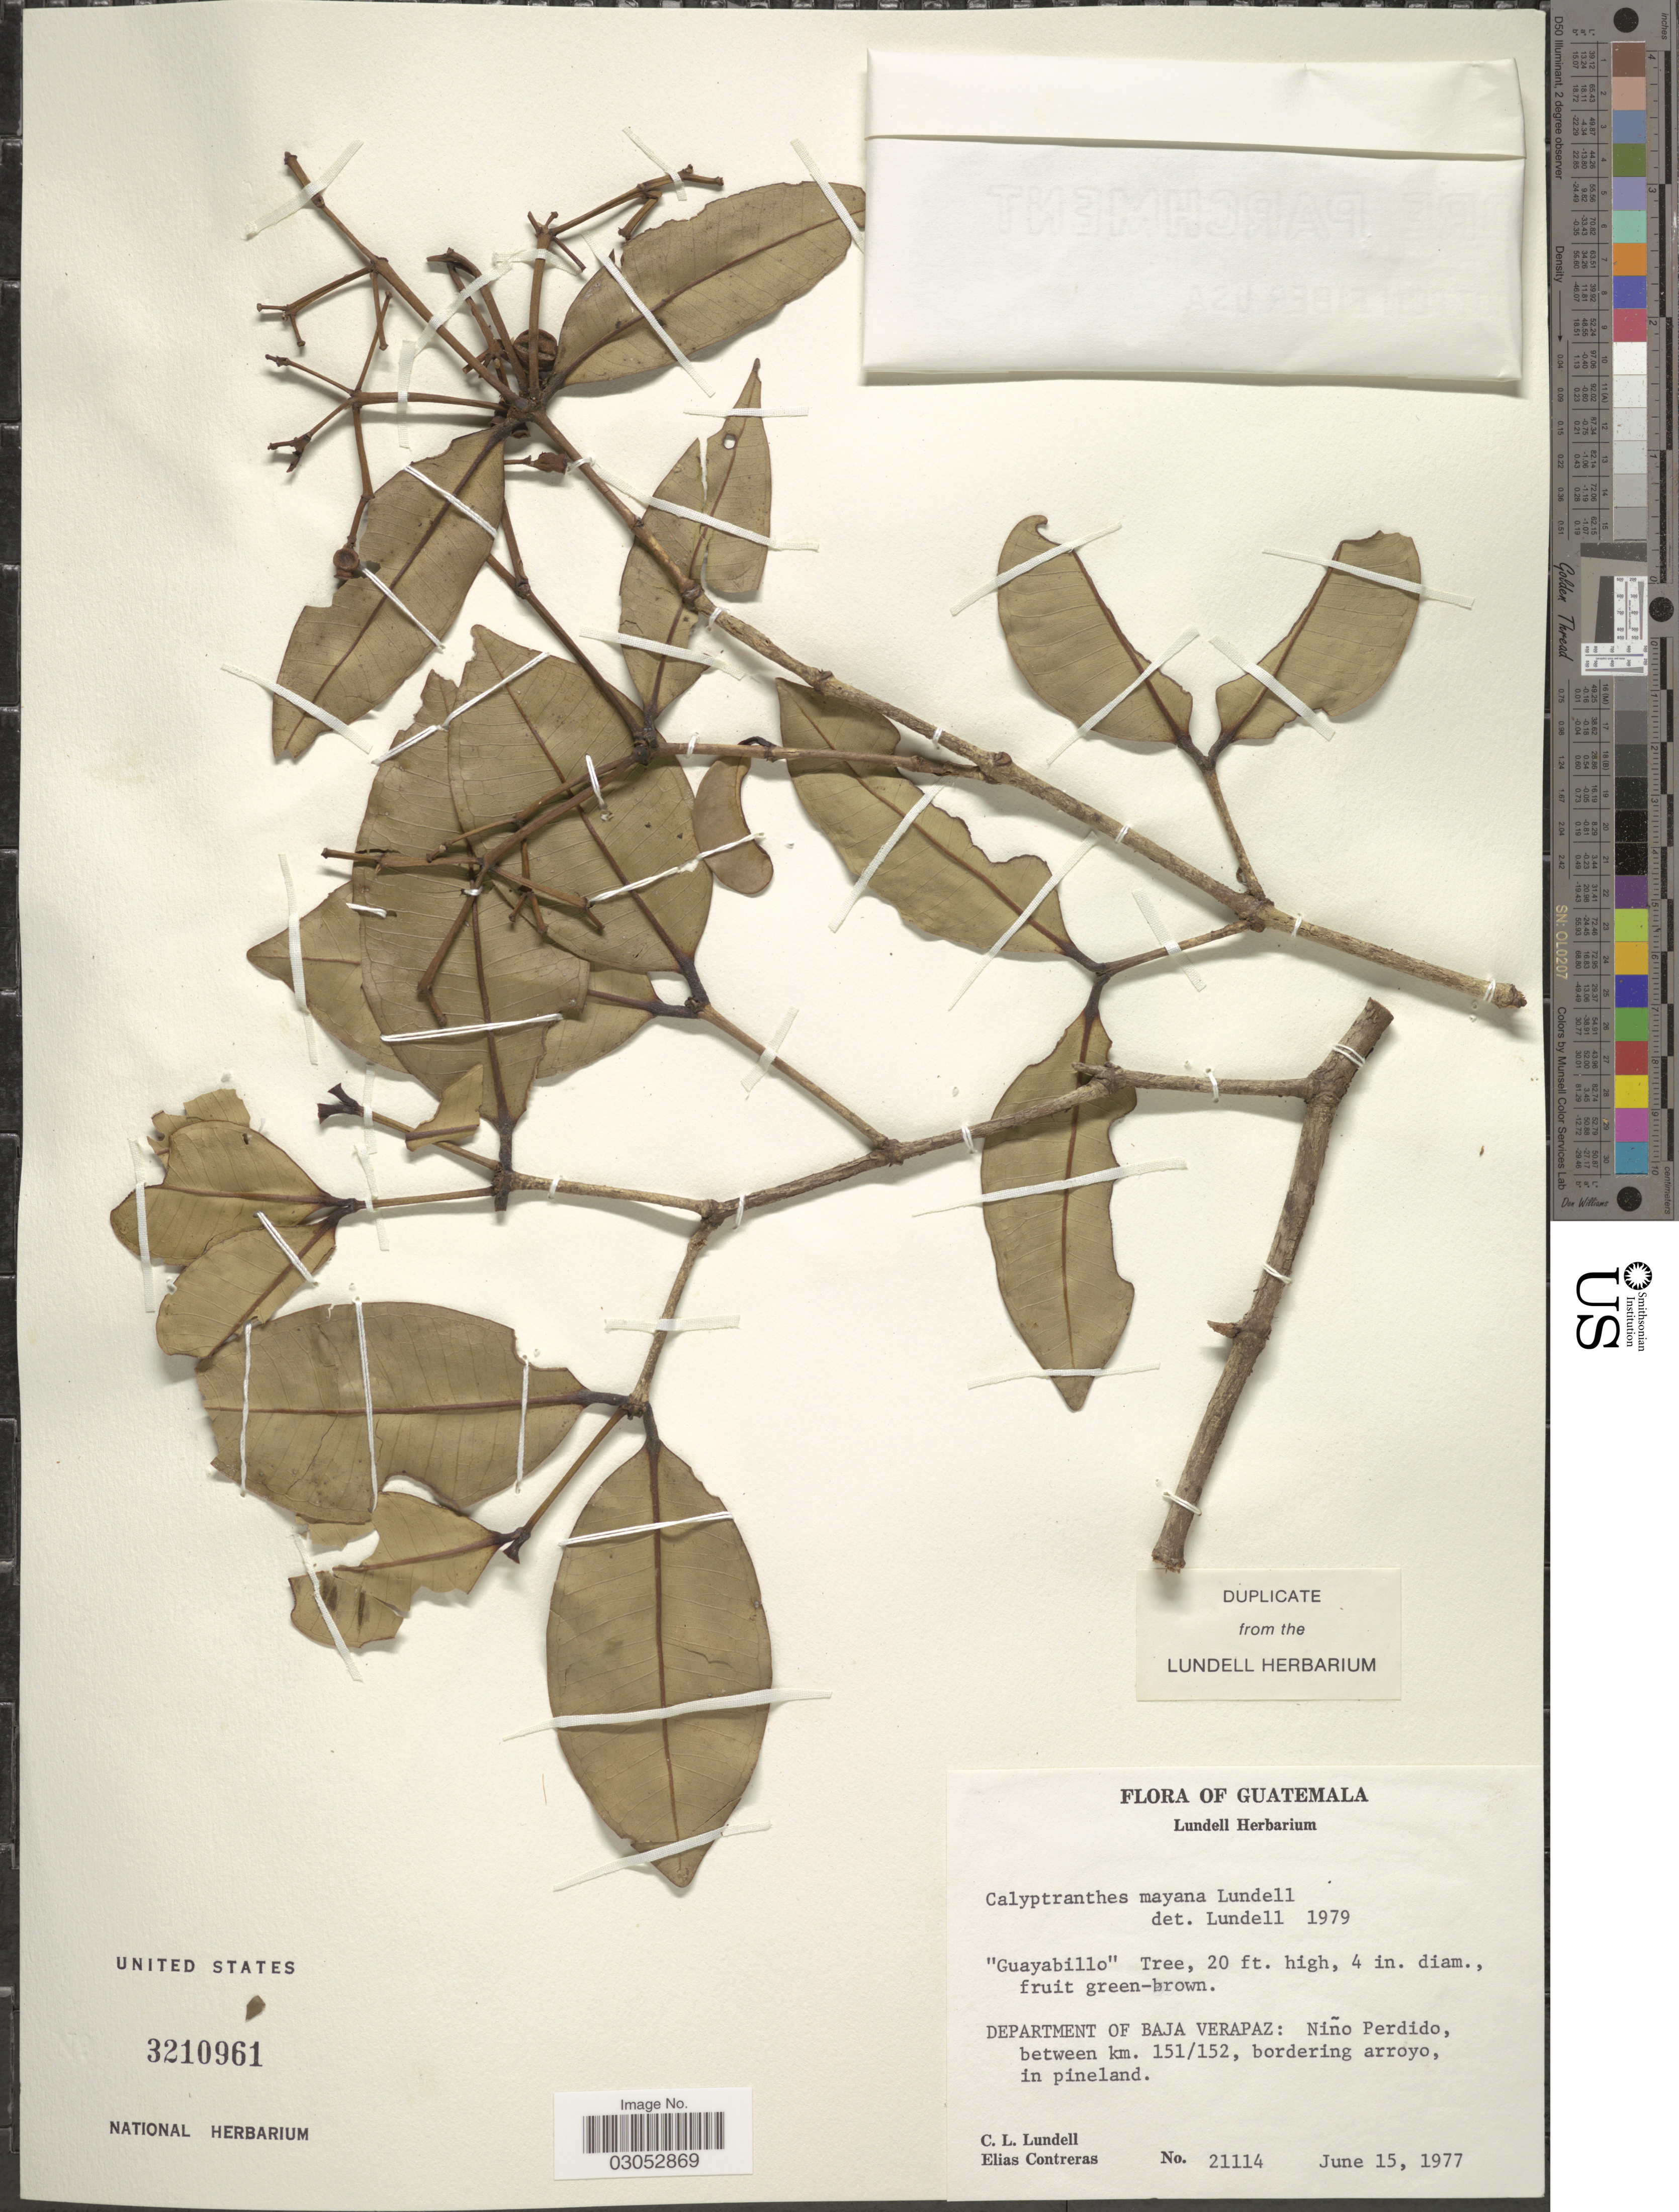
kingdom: Plantae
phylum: Tracheophyta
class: Magnoliopsida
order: Myrtales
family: Myrtaceae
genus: Myrcia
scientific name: Myrcia mayana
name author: (Lundell) A.R. Lourenço & Sánchez-Cháv.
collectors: C. L. Lundell & E. Contreras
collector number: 21114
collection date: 1977-06-15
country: Guatemala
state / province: Baja Verapaz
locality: Department of Baja Verapaz: Niño Perdido, between km. 151/152, bordering arroyo, in pineland.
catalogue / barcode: US 3210961